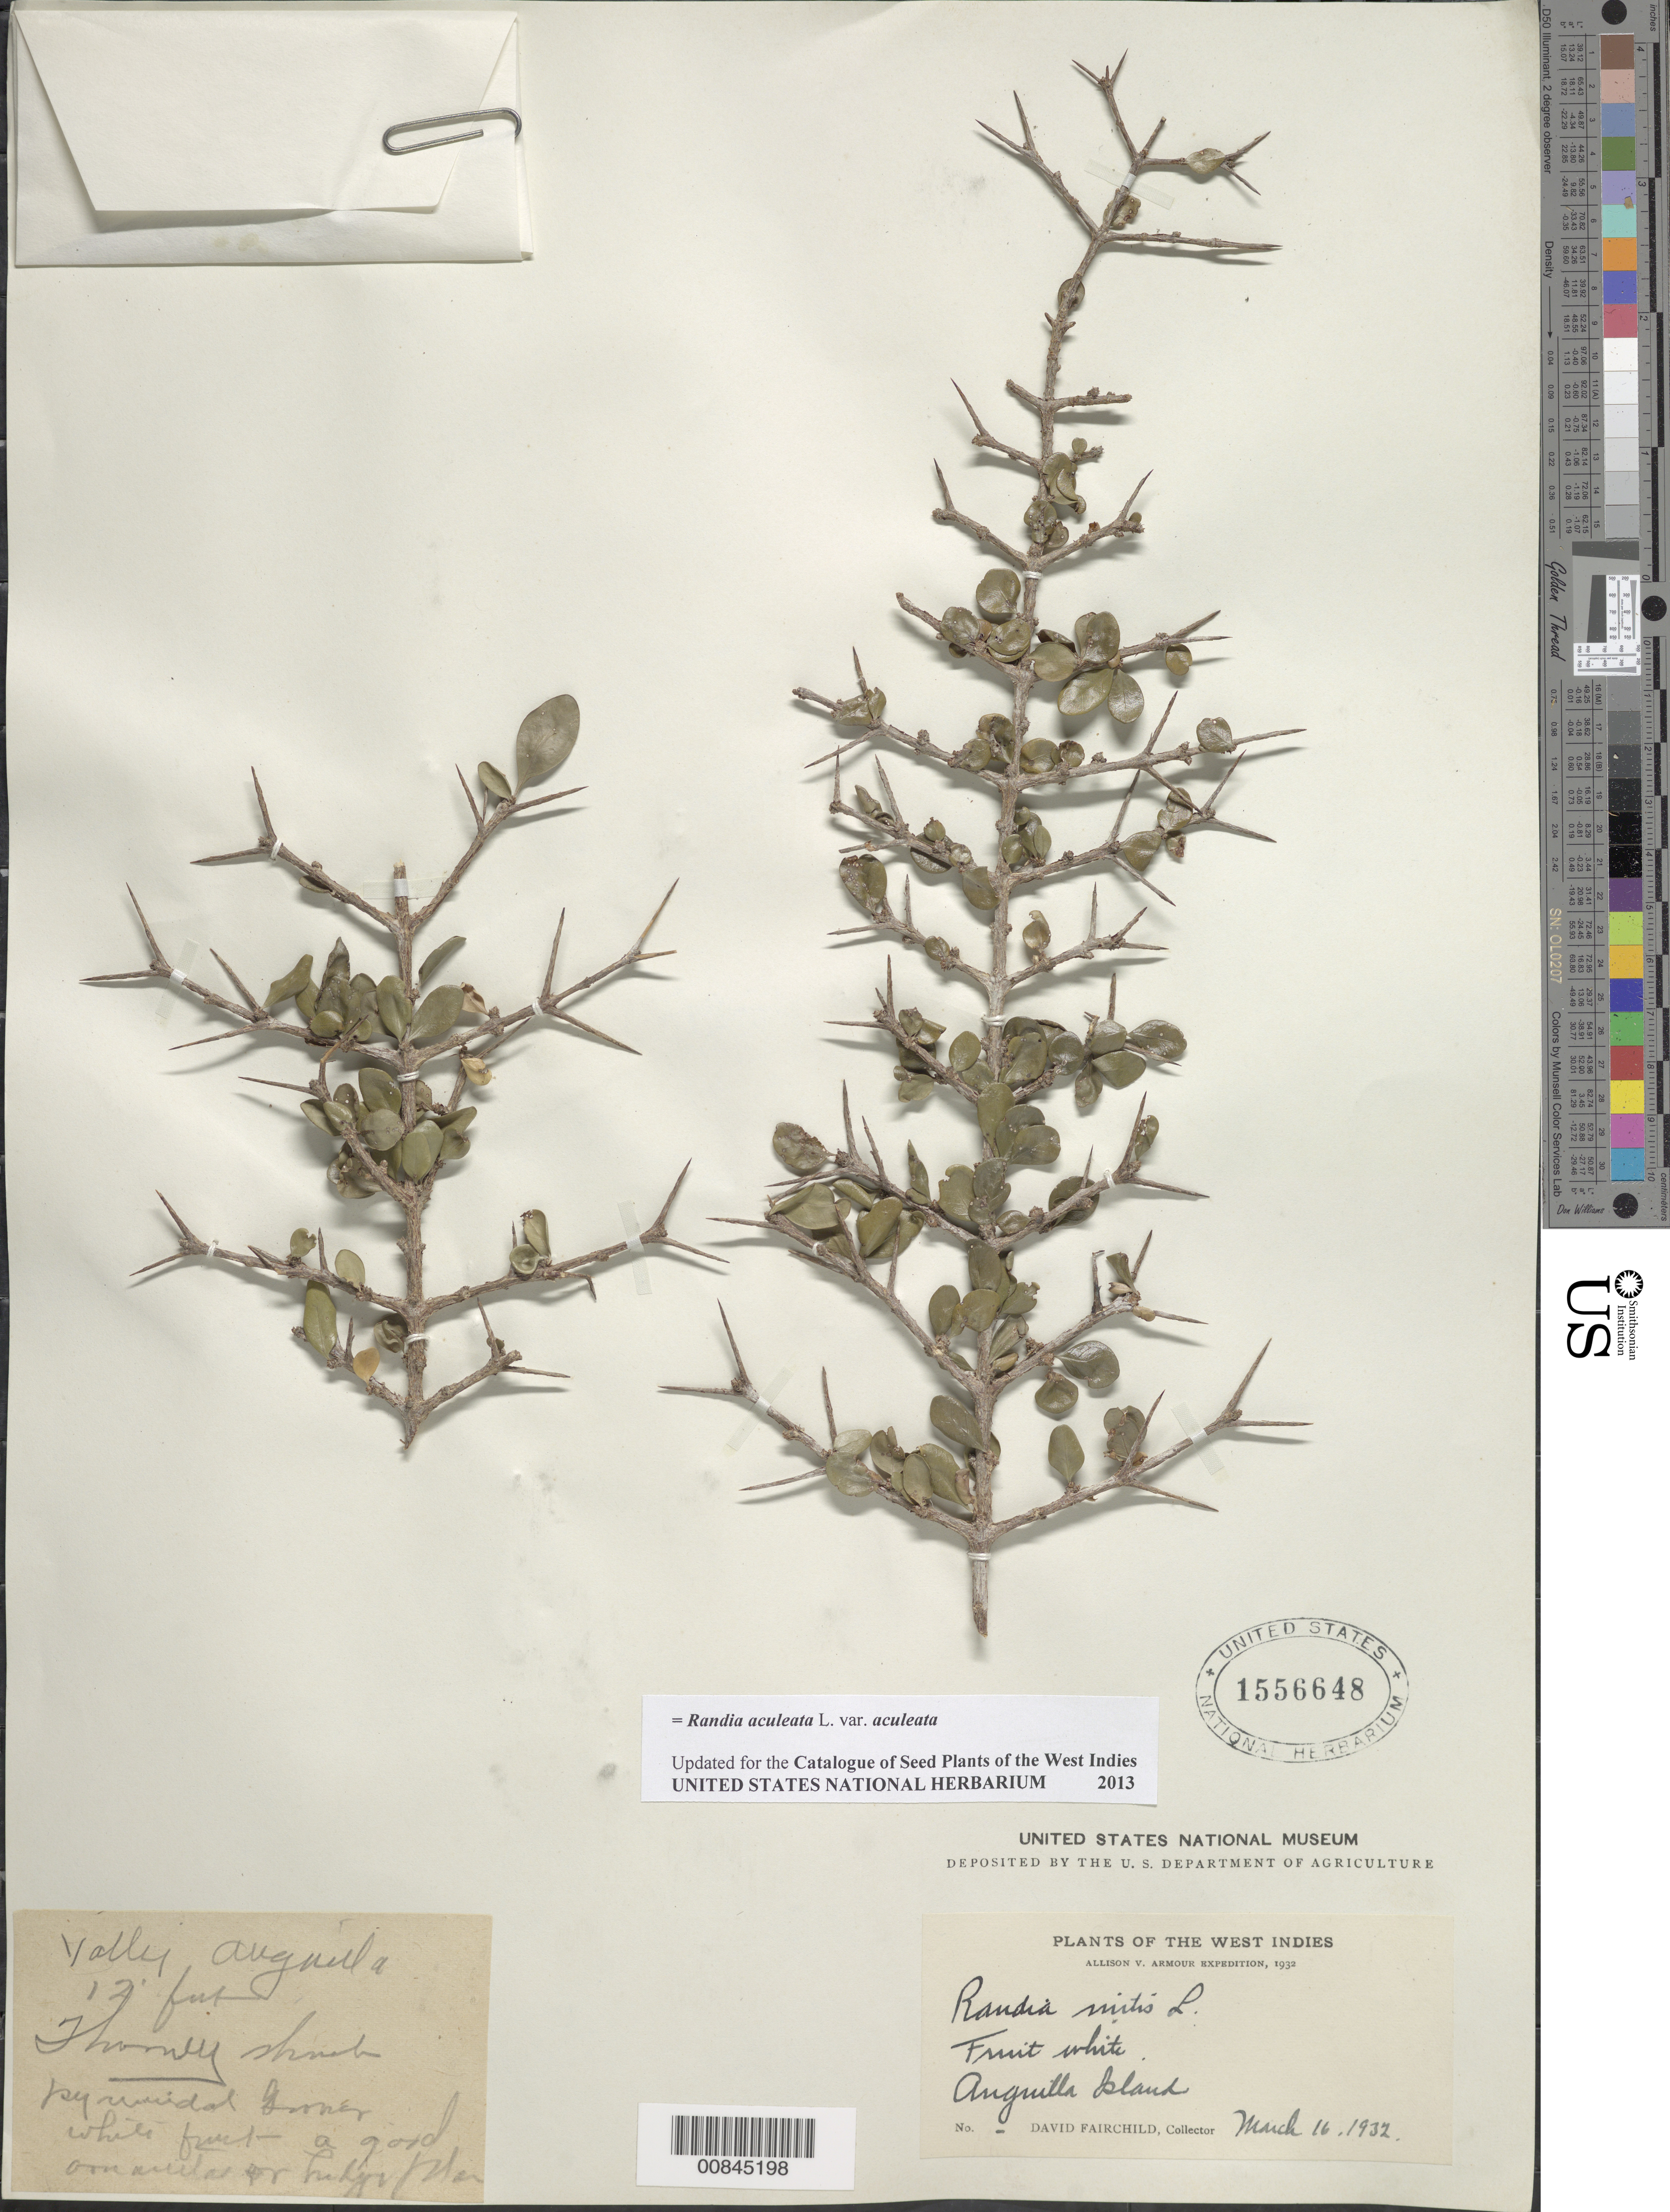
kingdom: Plantae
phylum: Tracheophyta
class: Magnoliopsida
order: Gentianales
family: Rubiaceae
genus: Randia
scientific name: Randia aculeata var. aculeata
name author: L.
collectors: D. Fairchild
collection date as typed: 16 Mar 1932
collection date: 1932-03-16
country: Anguilla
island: Anguilla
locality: Valley Anguilla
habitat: Valley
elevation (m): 4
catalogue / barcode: US 1556648